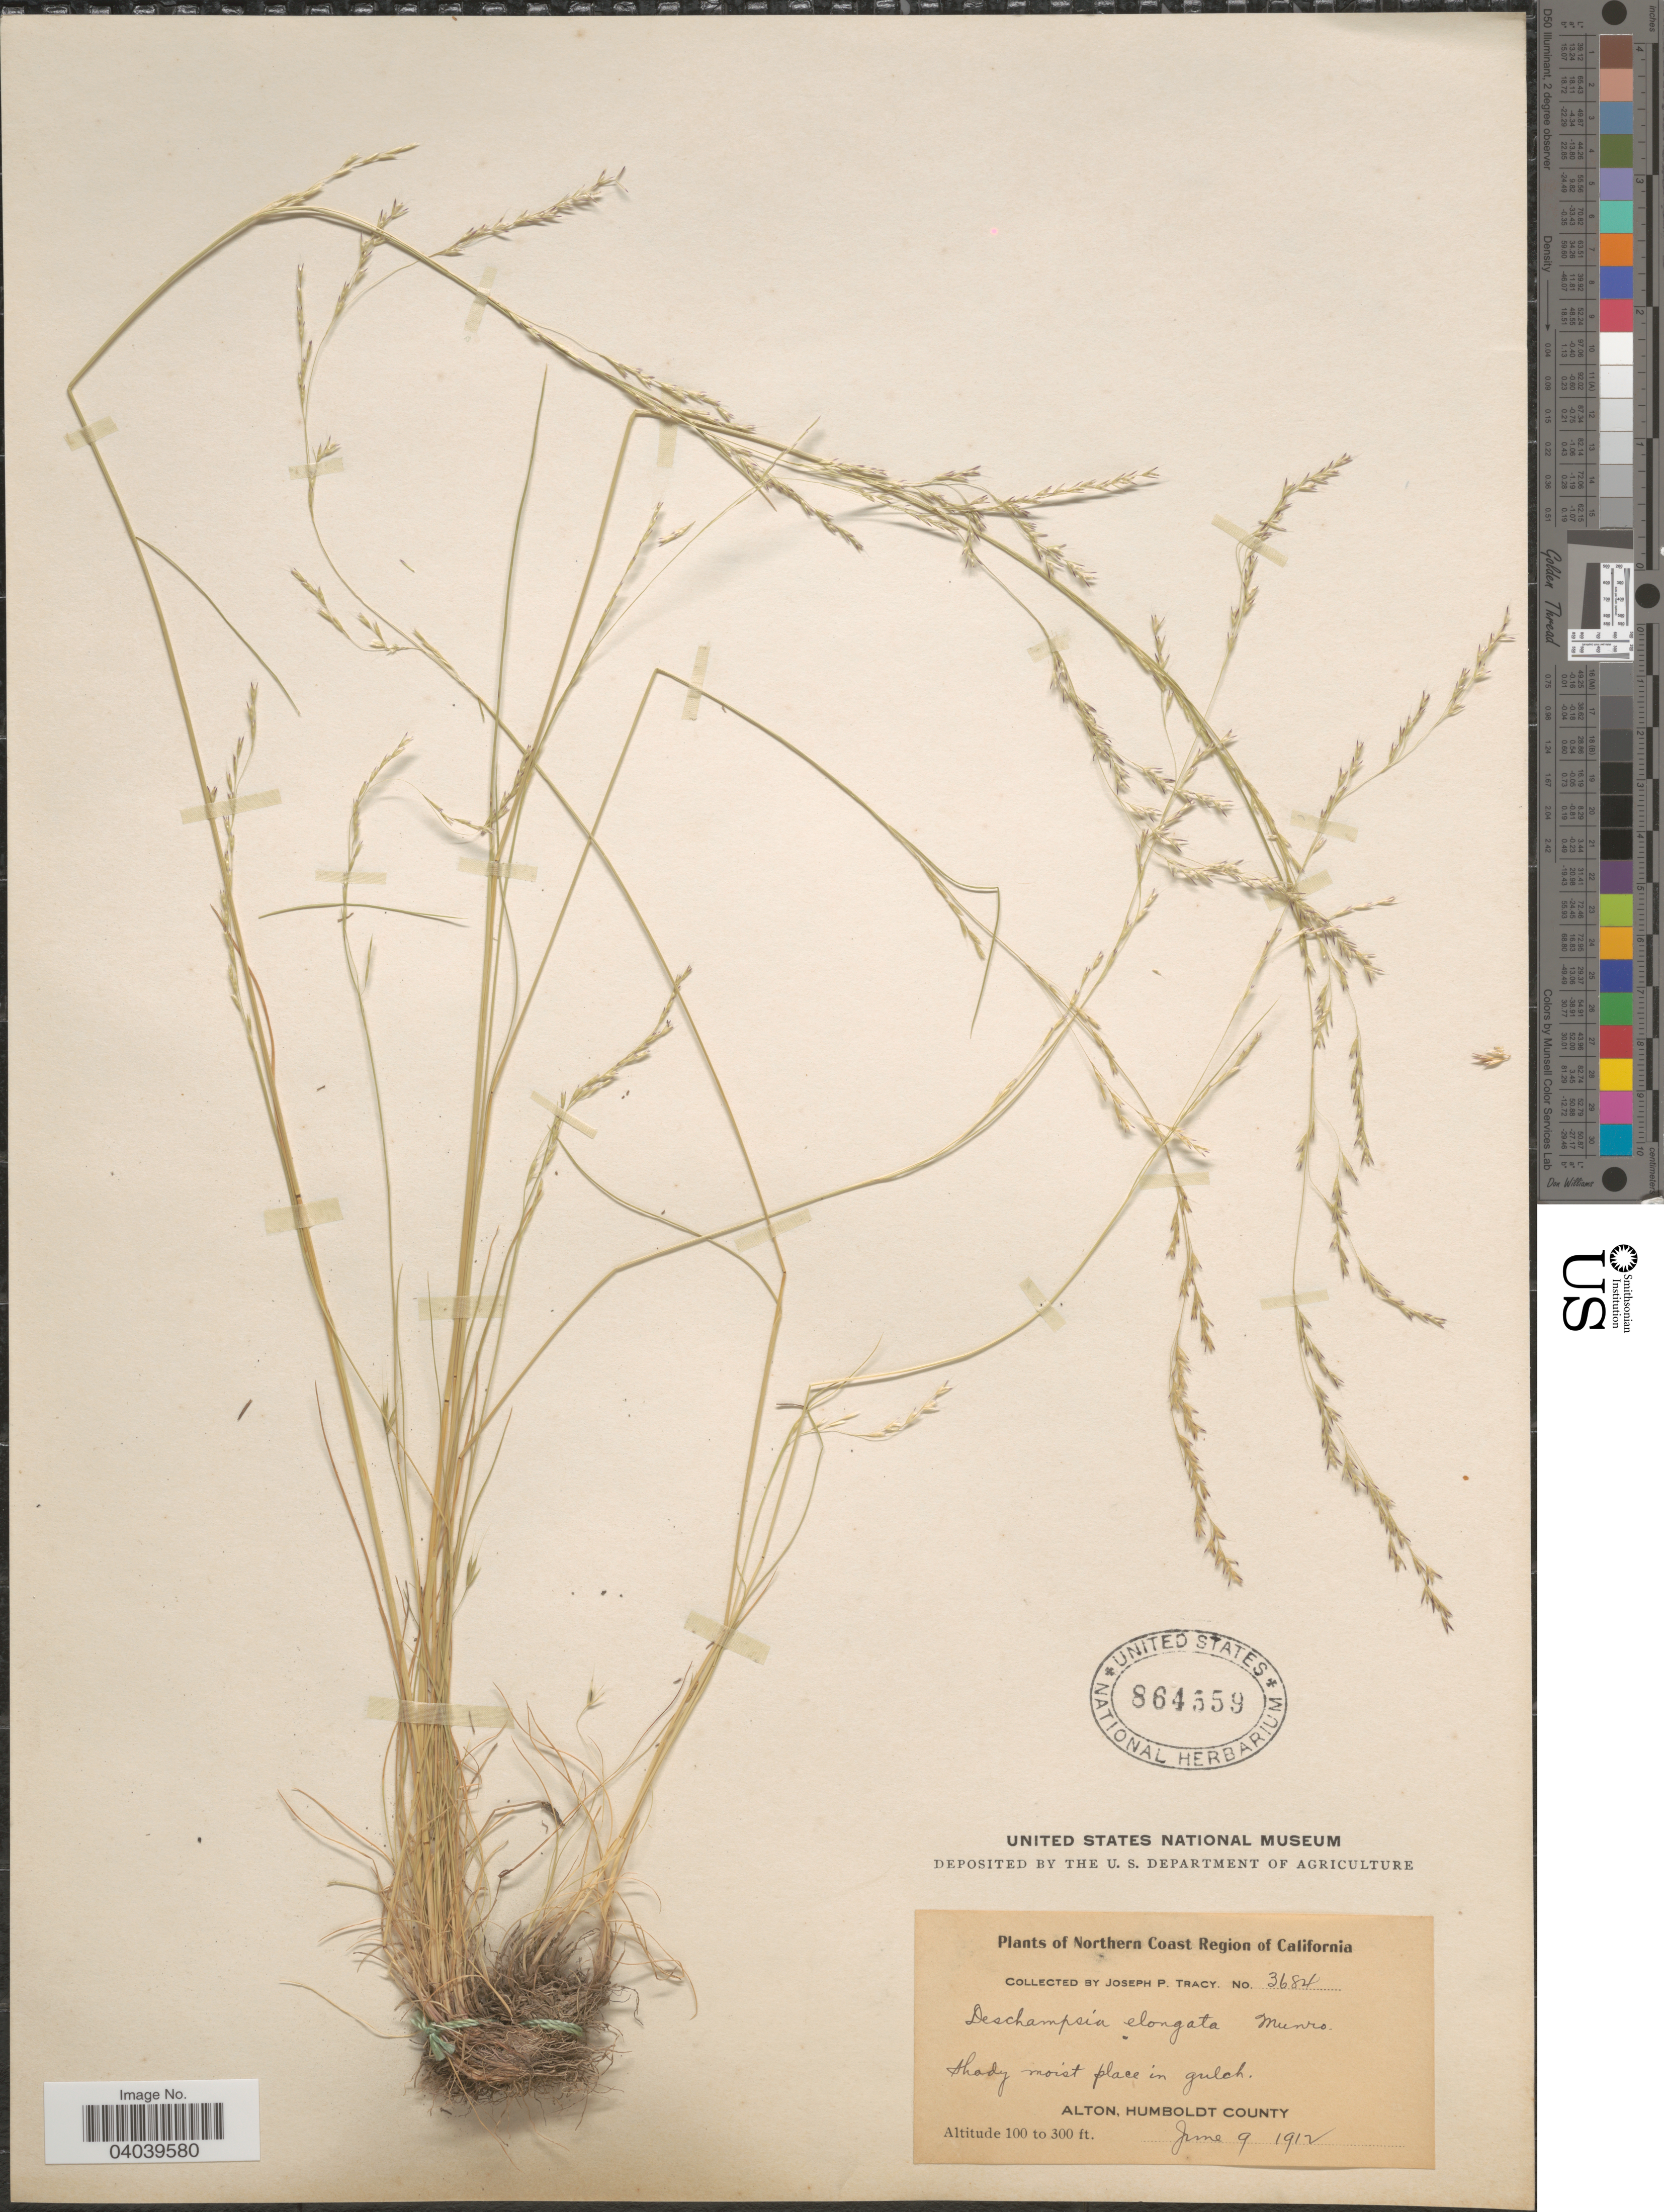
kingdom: Plantae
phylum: Tracheophyta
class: Liliopsida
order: Poales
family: Poaceae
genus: Deschampsia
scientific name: Deschampsia elongata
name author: (Hook.) Munro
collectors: J. Tracy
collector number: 3684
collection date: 1912-06-09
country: United States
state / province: California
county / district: Humboldt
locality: Northern Coast Region of California. Shady moist place in gulch. Alton, Humboldt County.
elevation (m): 30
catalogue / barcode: US 864559